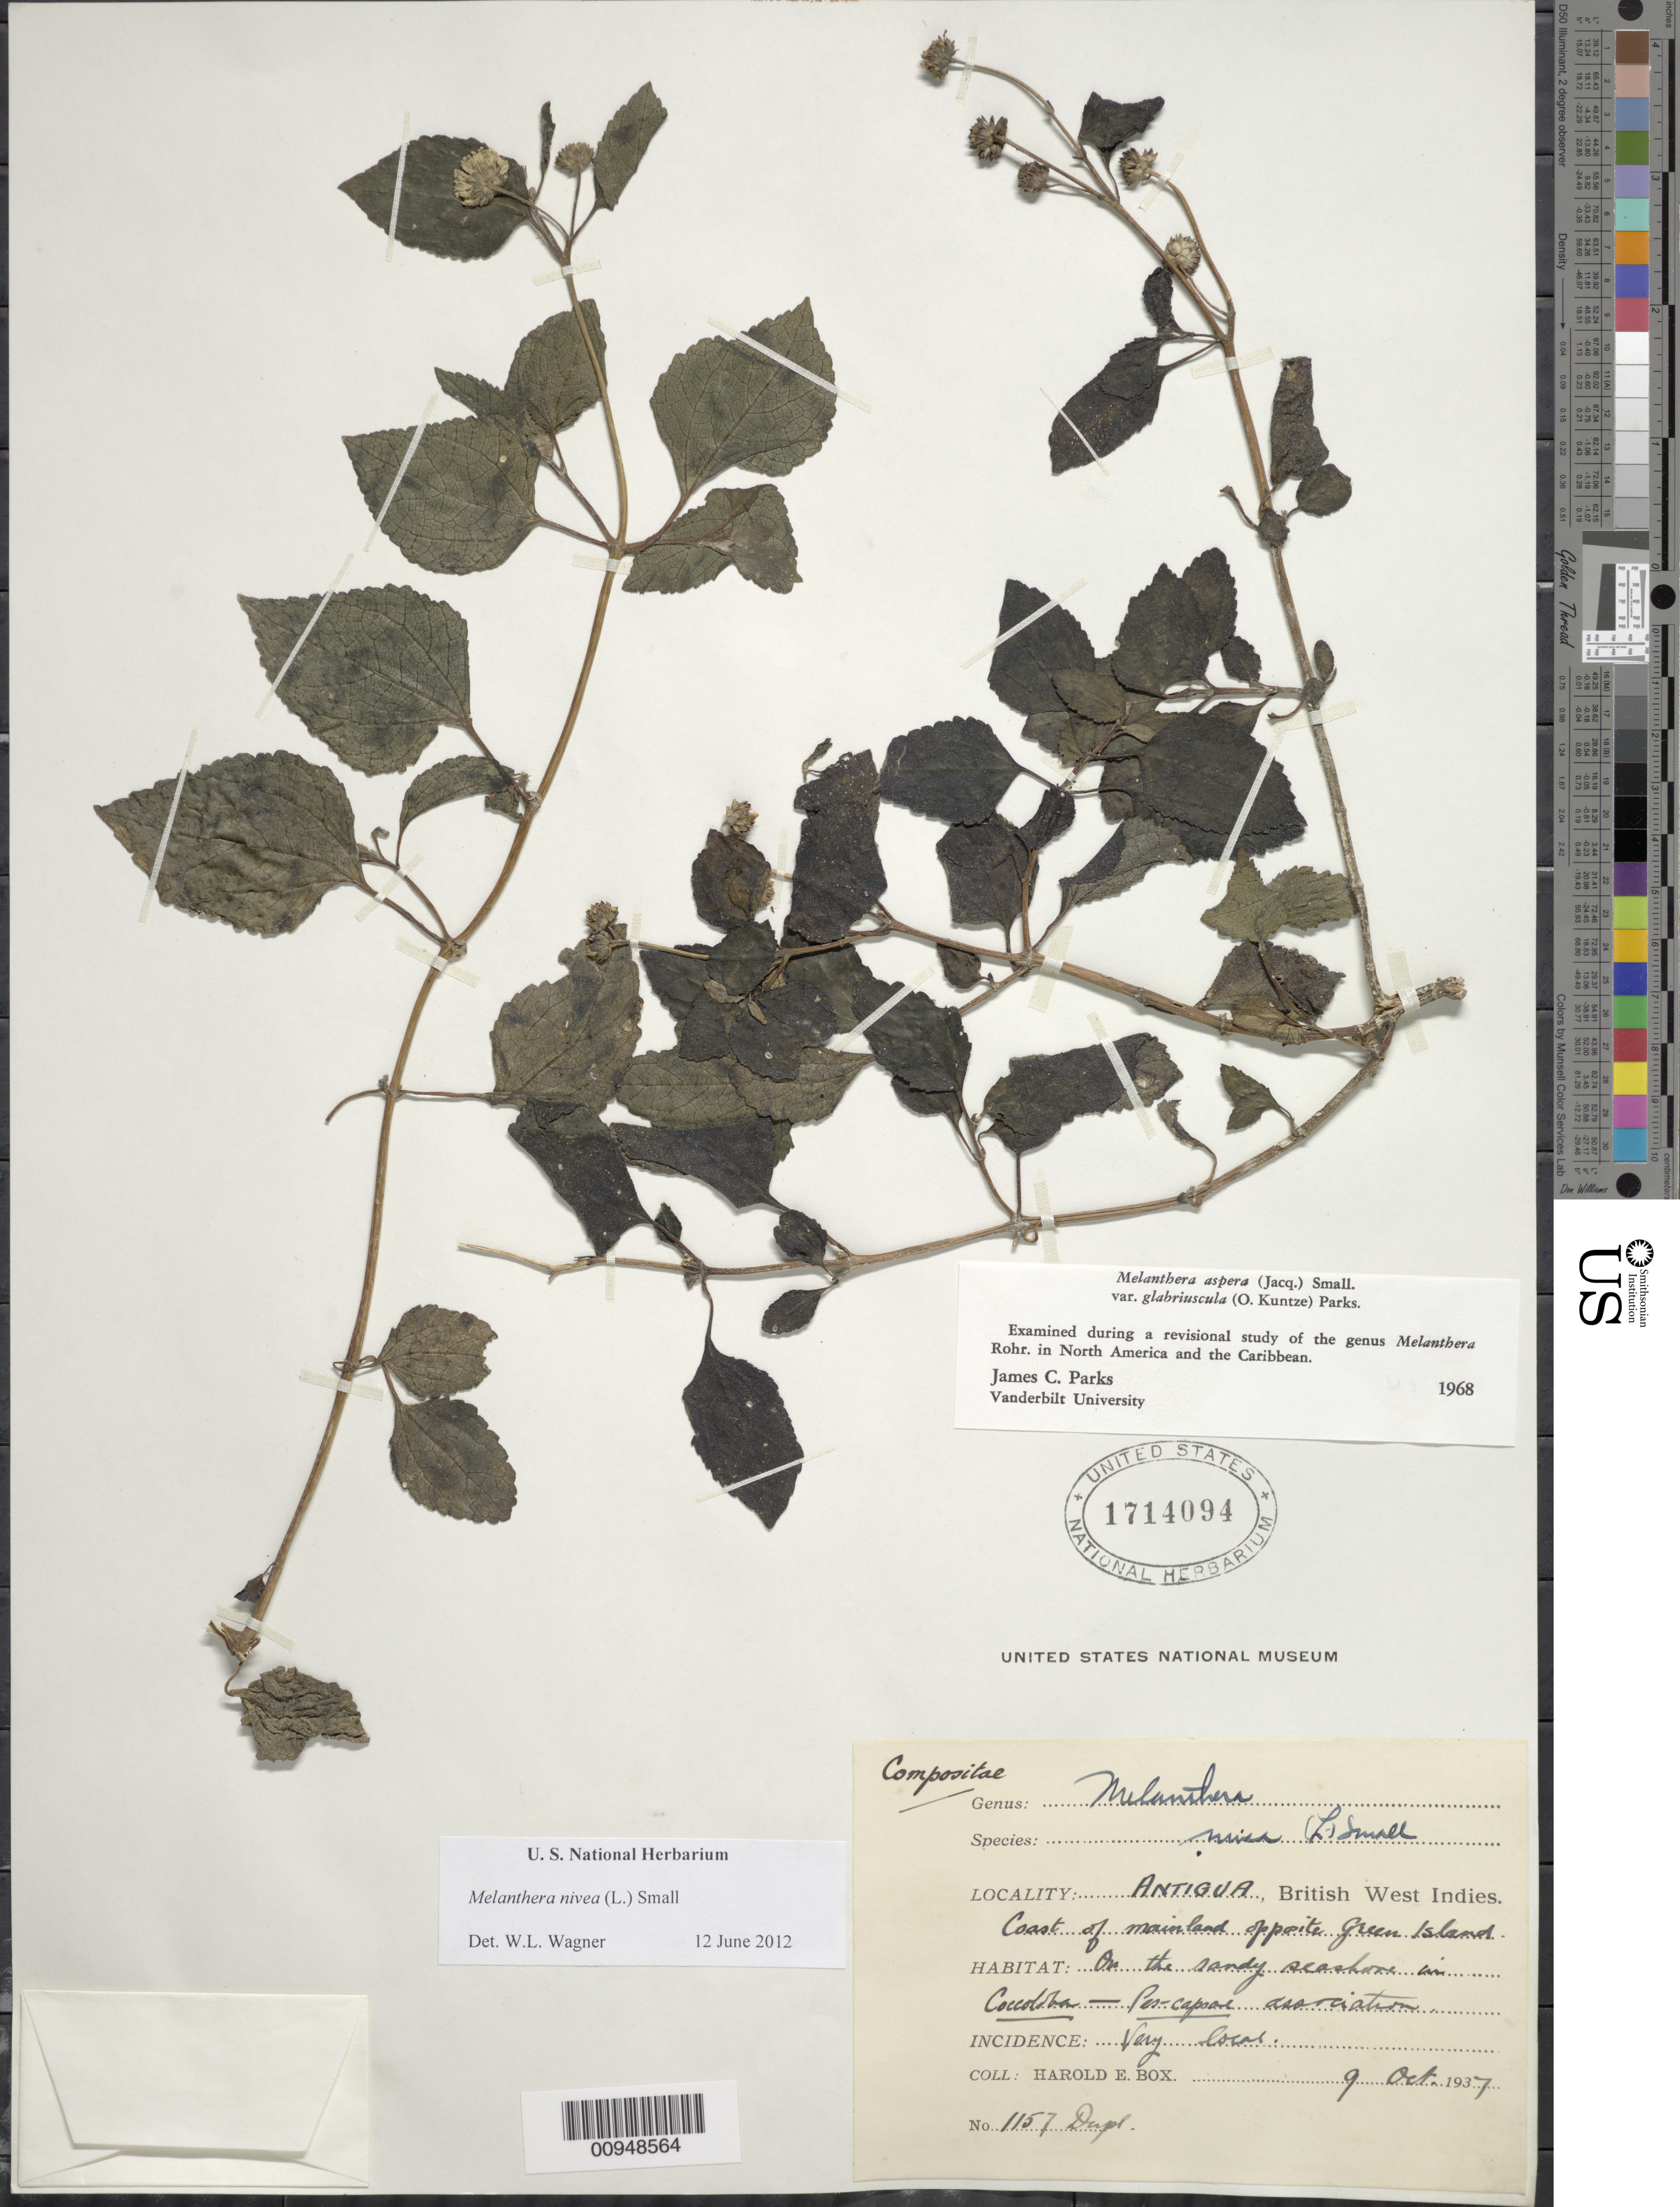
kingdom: Plantae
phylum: Tracheophyta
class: Magnoliopsida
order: Asterales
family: Asteraceae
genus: Melanthera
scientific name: Melanthera nivea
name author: (L.) Small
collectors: H. E. Box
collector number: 1157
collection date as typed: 09 Oct 1937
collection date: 1937-10-09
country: Antigua and Barbuda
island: Leeward Is.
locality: Coast of mainland opposite of Green Island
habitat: On sandy seashore in Coccoloba - Per-capare association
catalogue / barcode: US 1714094